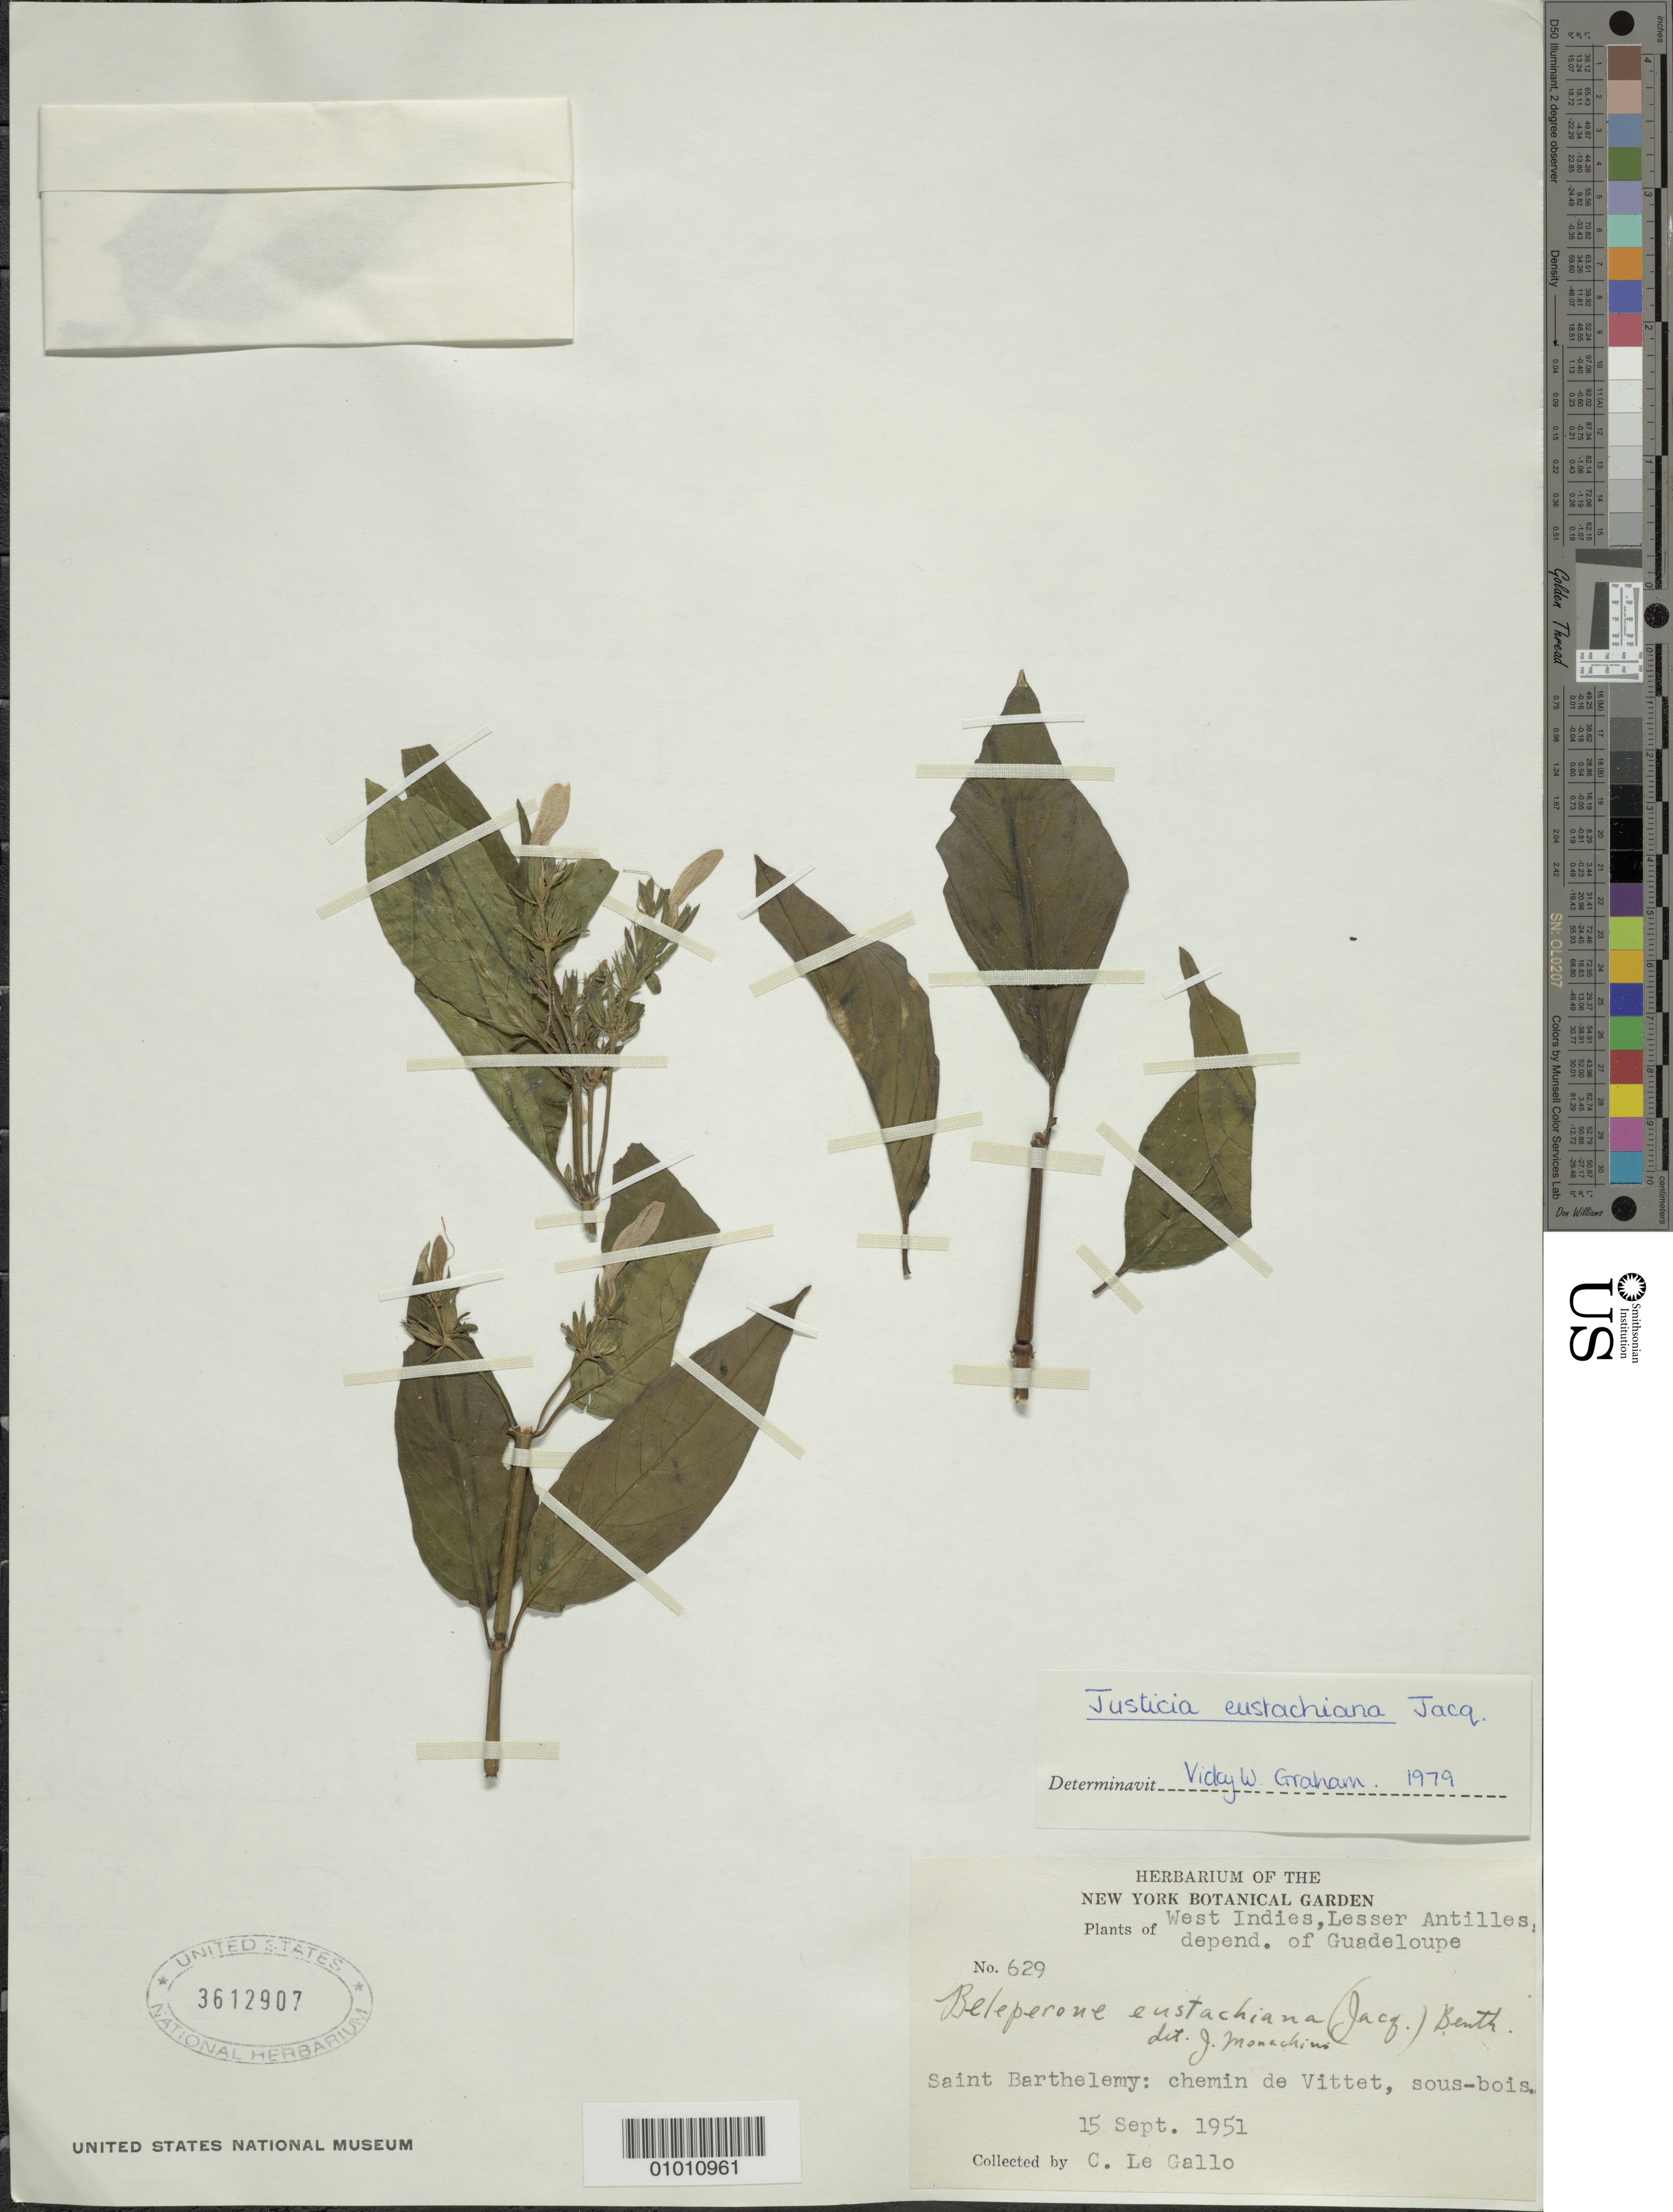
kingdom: Plantae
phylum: Tracheophyta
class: Magnoliopsida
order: Lamiales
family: Acanthaceae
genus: Justicia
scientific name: Justicia eustachiana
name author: Jacq.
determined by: Graham, V. W.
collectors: C. Le Gallo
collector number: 629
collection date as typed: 15 Sep 1951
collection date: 1951-09-15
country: Saint Barthélemy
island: St. Barthélemy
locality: Chemin de Vittet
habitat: Sous-bois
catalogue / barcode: US 3612907